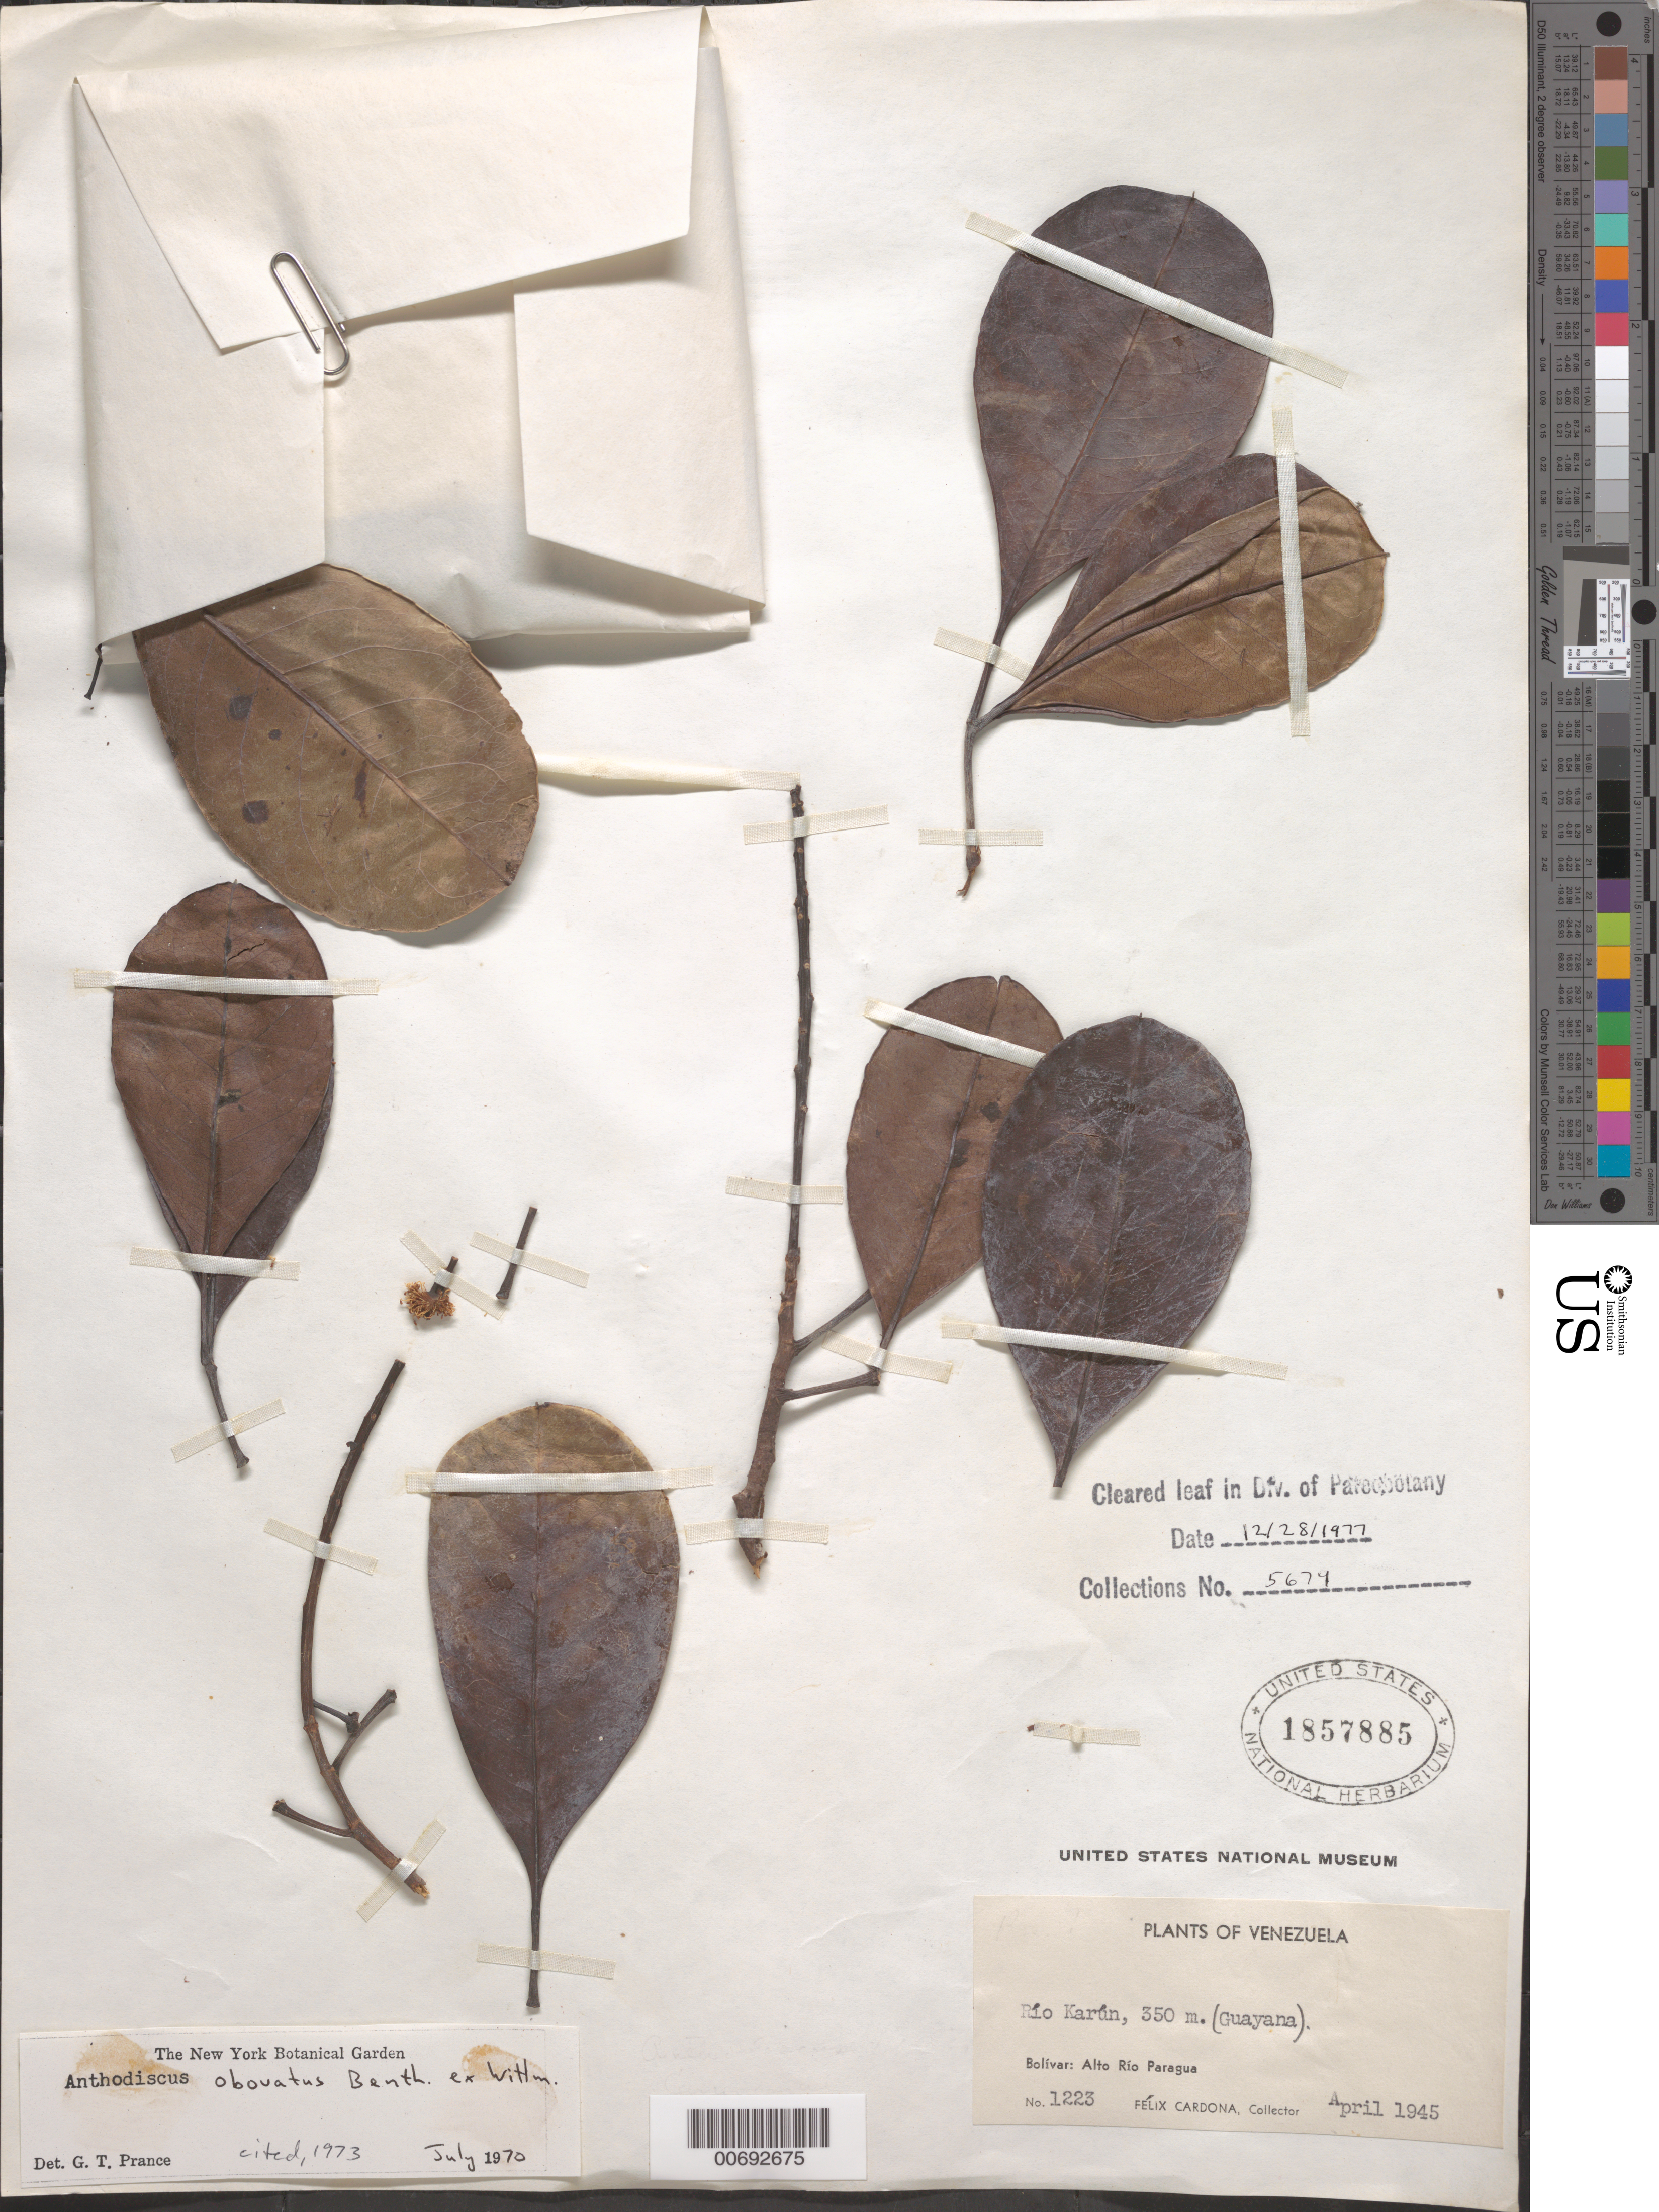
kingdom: Plantae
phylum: Tracheophyta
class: Magnoliopsida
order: Malpighiales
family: Caryocaraceae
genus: Anthodiscus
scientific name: Anthodiscus obovatus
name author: Benth. ex Wittm.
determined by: Prance, G. T.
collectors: F. Cardona Puig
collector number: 1223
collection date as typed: Apr-45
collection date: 1945-04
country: Venezuela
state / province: Bolívar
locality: Alto Río Paragua, Río Karún (Guayana)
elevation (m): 350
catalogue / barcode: US 1857885